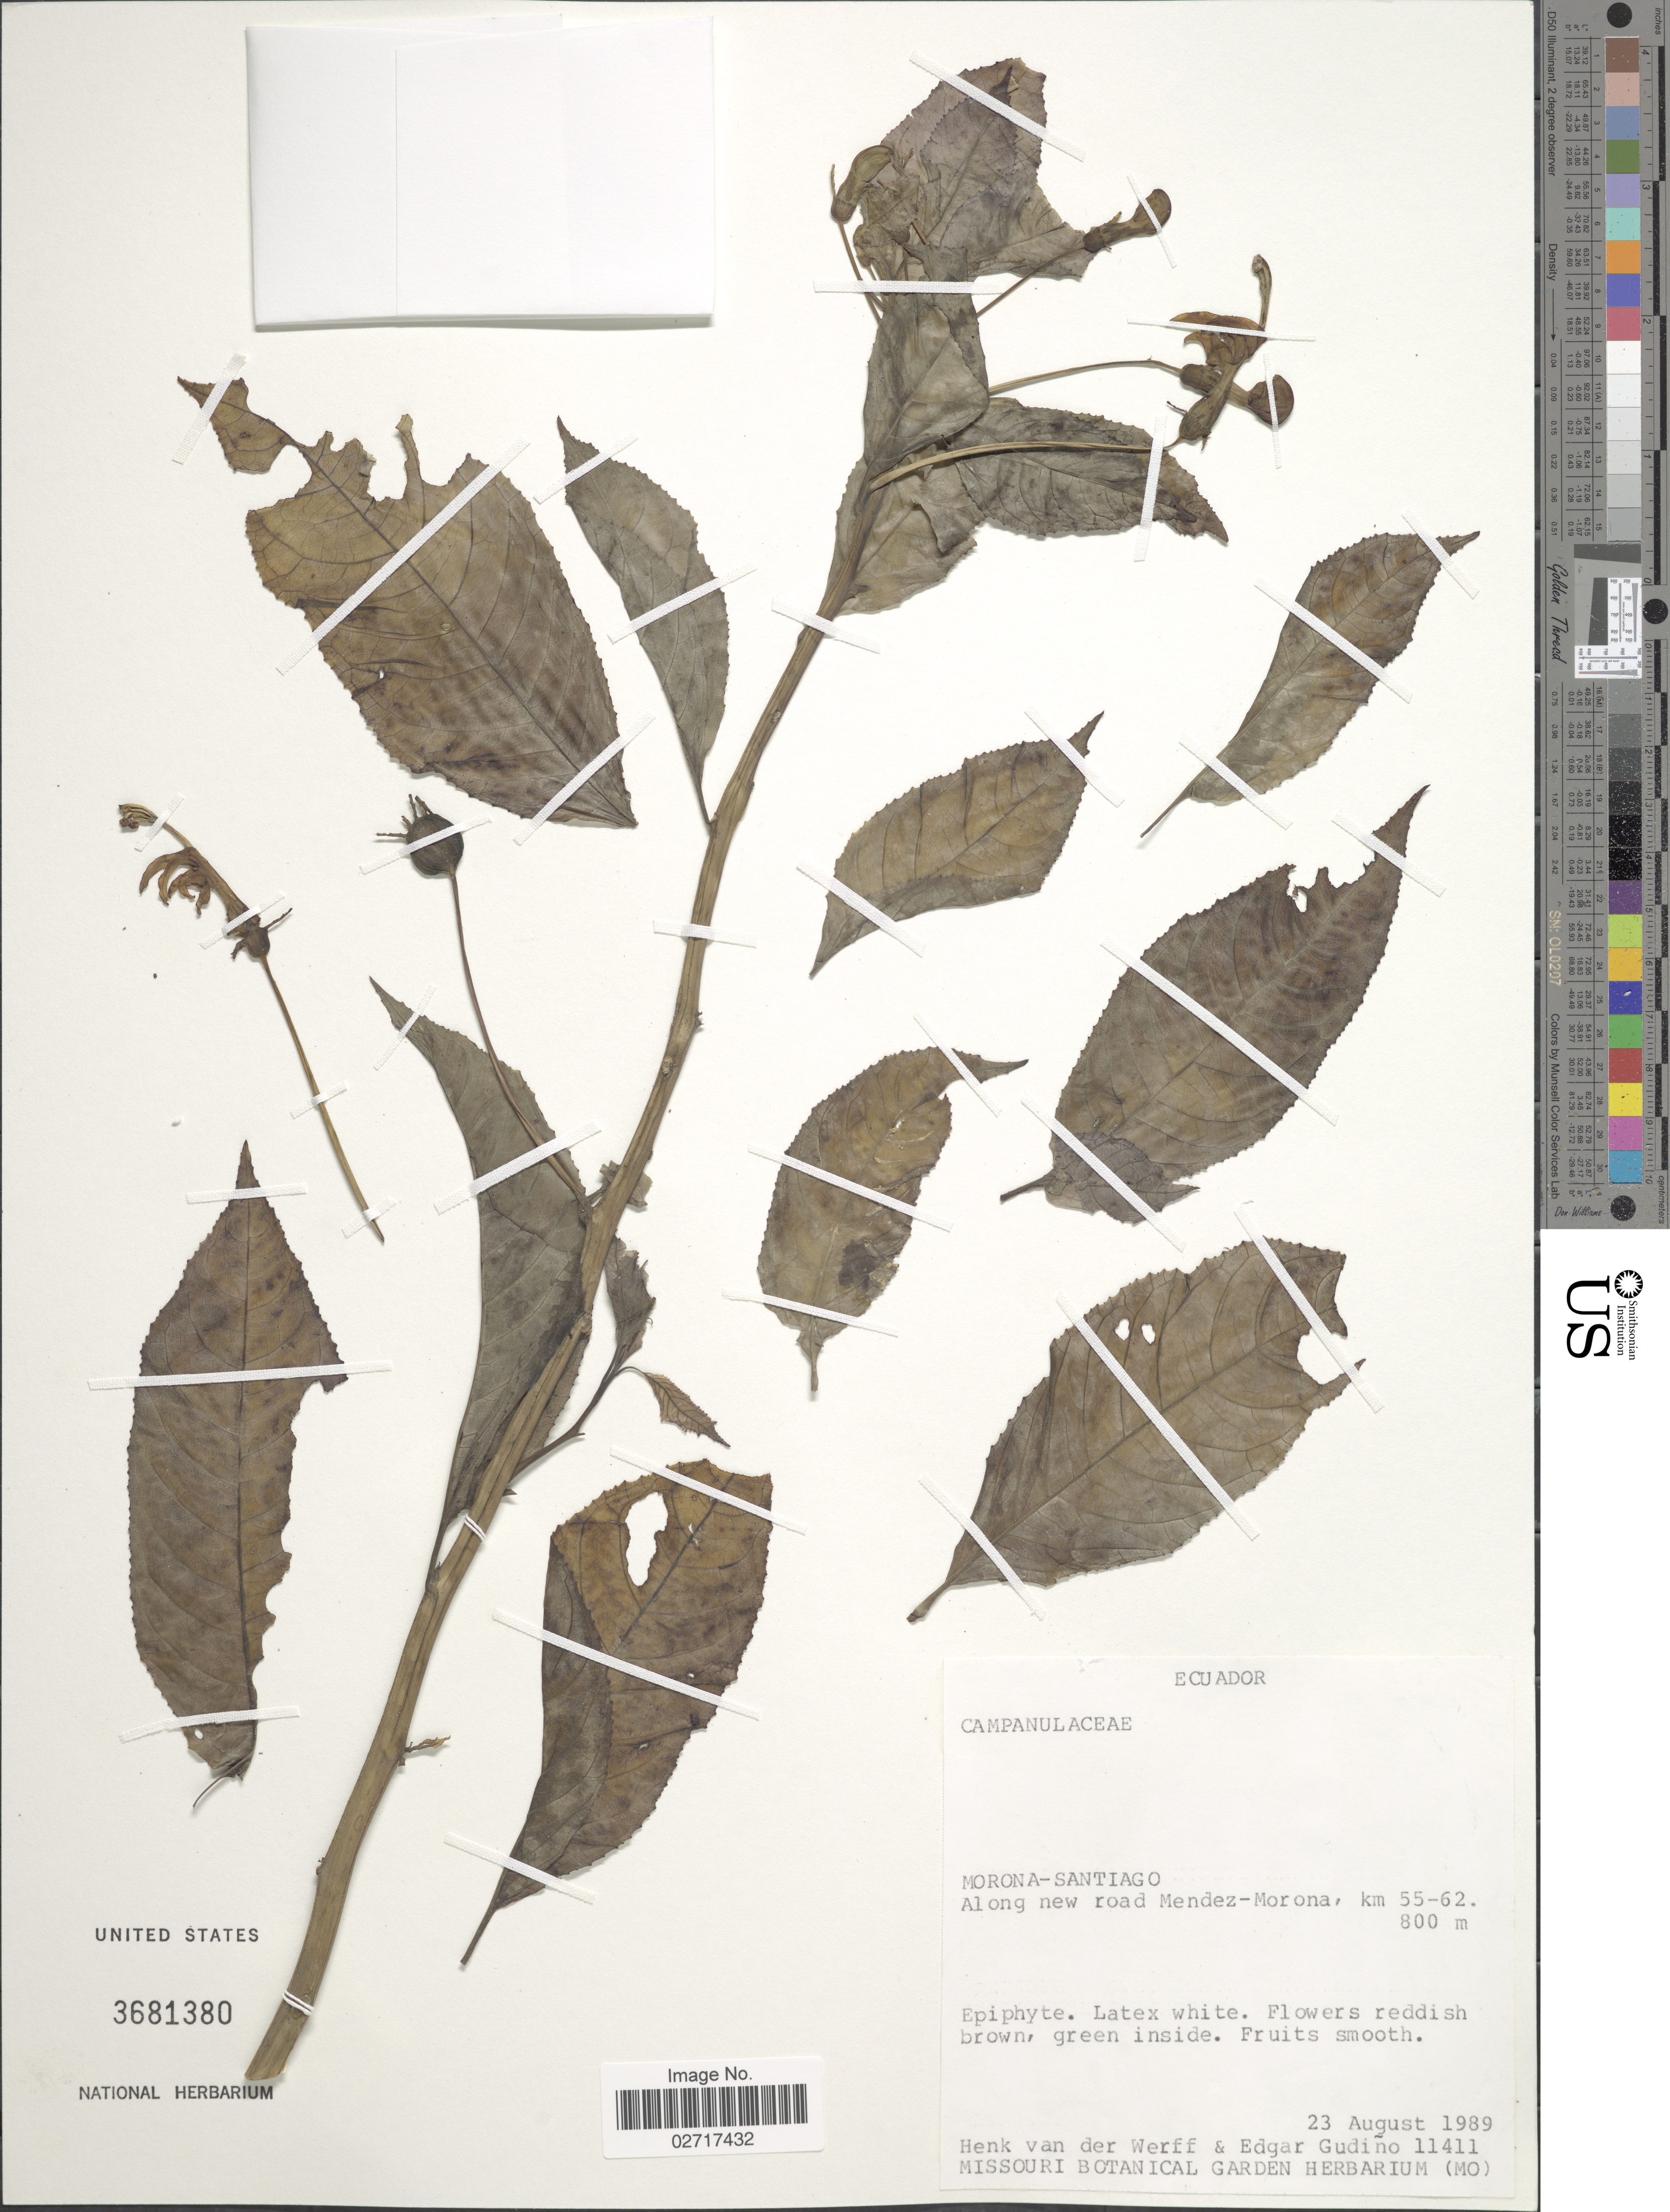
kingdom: Plantae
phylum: Tracheophyta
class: Magnoliopsida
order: Asterales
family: Campanulaceae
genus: Burmeistera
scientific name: Burmeistera sp.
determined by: Lagomarsino, L. P.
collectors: H. van der Werff & E. Gudiño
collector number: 11411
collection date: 1989-08-23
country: Ecuador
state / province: Morona-Santiago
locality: Along new road Mendez-Morona, km 55-62.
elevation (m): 800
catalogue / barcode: US 3681380